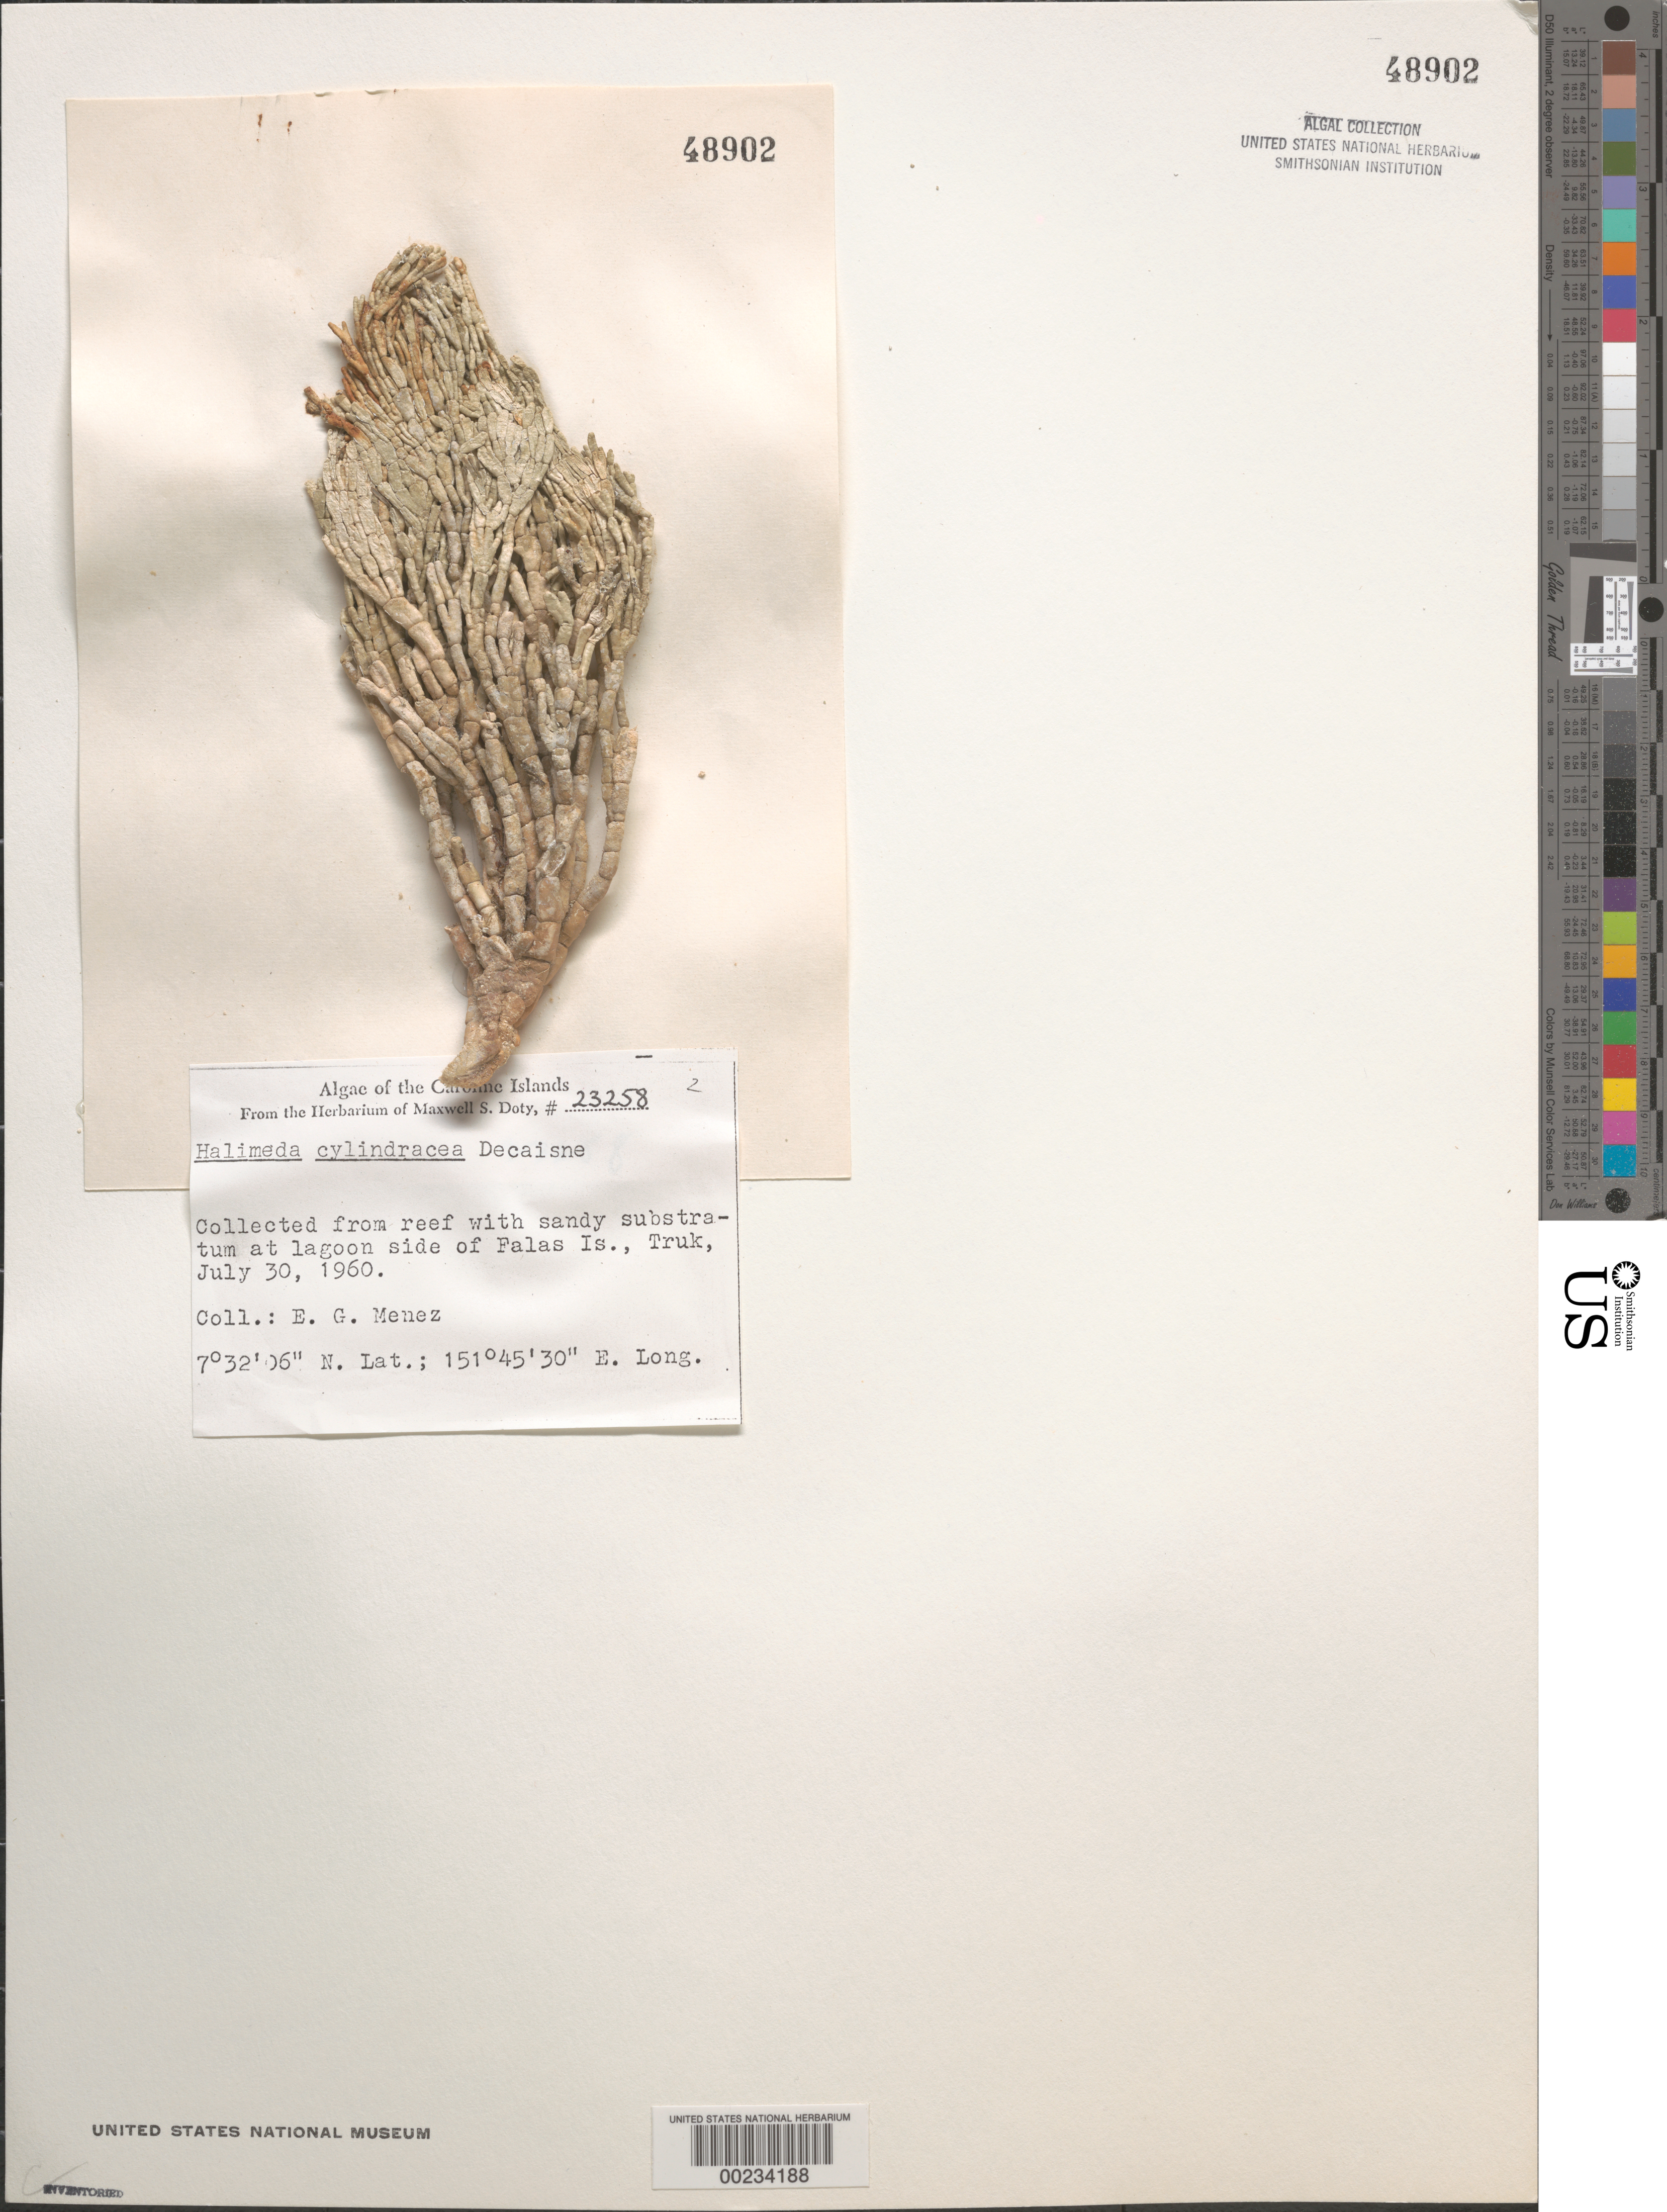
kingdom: Plantae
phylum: Chlorophyta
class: Ulvophyceae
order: Bryopsidales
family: Halimedaceae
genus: Halimeda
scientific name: Halimeda cylindracea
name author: Decne.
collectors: Meñez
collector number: MSD 23258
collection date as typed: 30 Jul 1960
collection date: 1960-07-30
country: Micronesia, Federated States of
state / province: Truk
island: Falas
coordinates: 7 32' 06" N, 151 45' 30" E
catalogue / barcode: US 48902